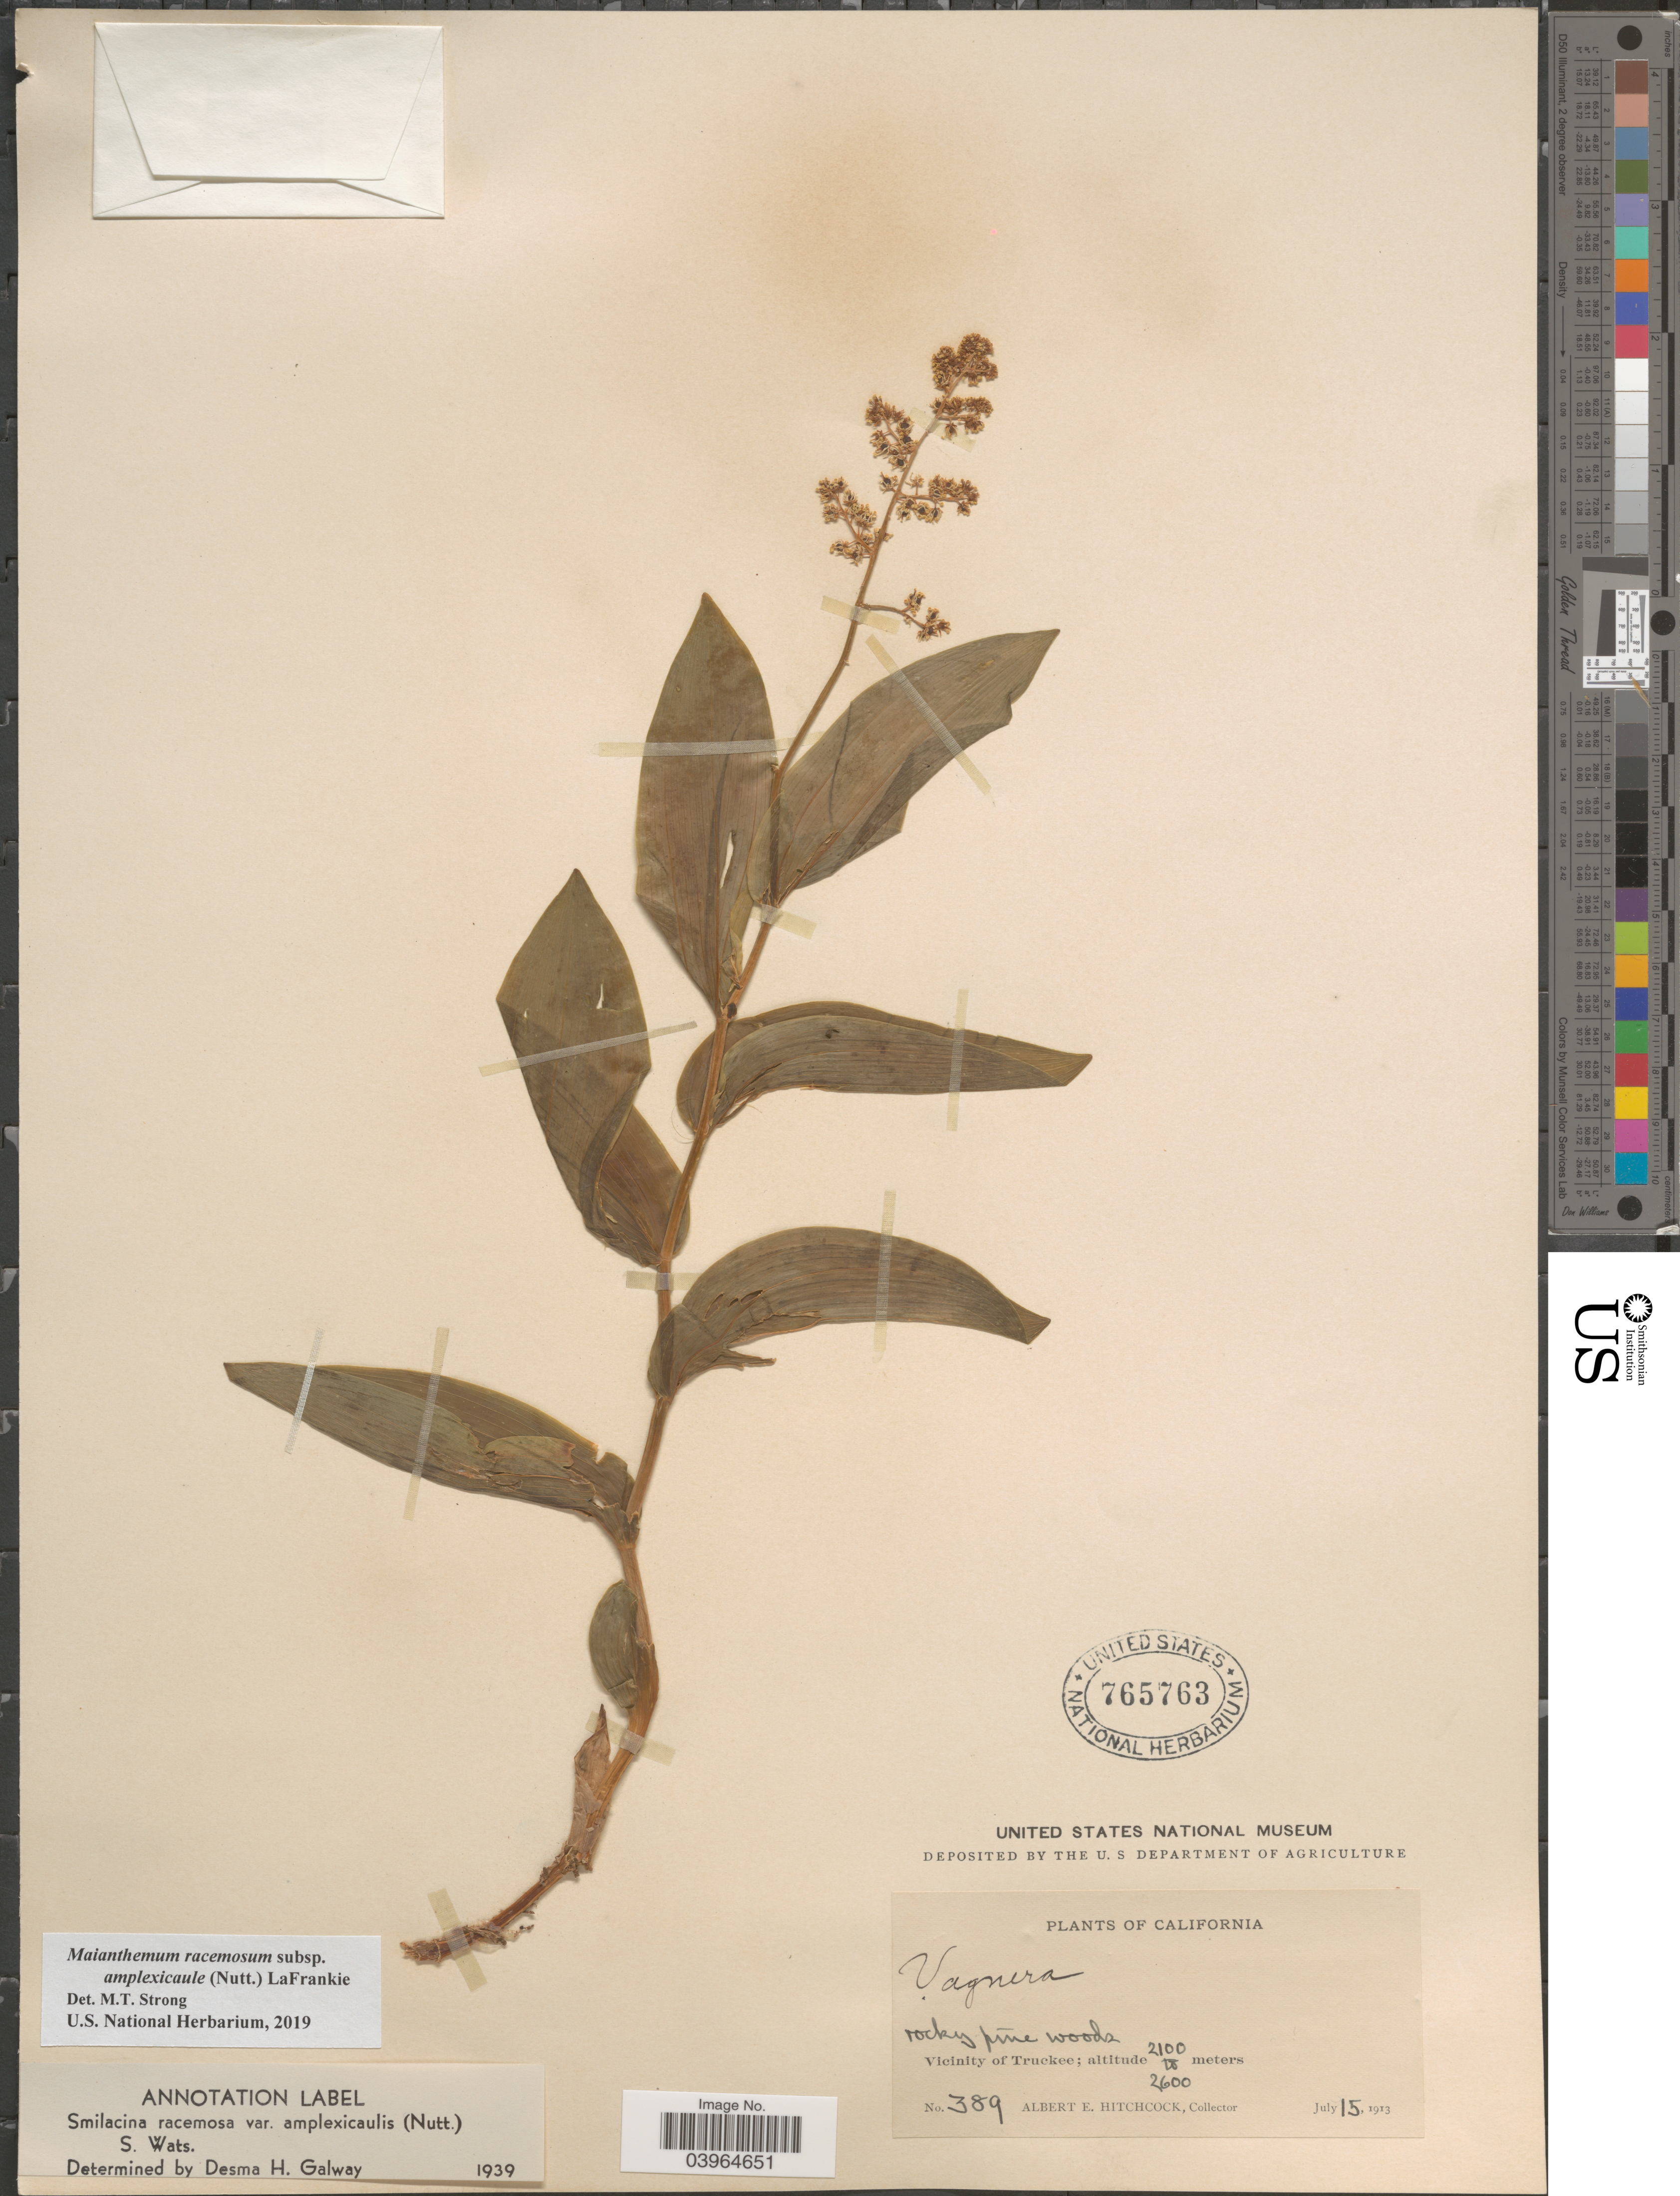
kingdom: Plantae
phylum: Tracheophyta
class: Liliopsida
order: Asparagales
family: Asparagaceae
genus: Maianthemum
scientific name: Maianthemum racemosum subsp. amplexicaule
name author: (Nutt.) LaFrankie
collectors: A. Hitchcock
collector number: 389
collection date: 1913-07-15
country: United States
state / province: California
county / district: Nevada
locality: Vicinity of Truckee.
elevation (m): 2100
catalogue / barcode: US 765763